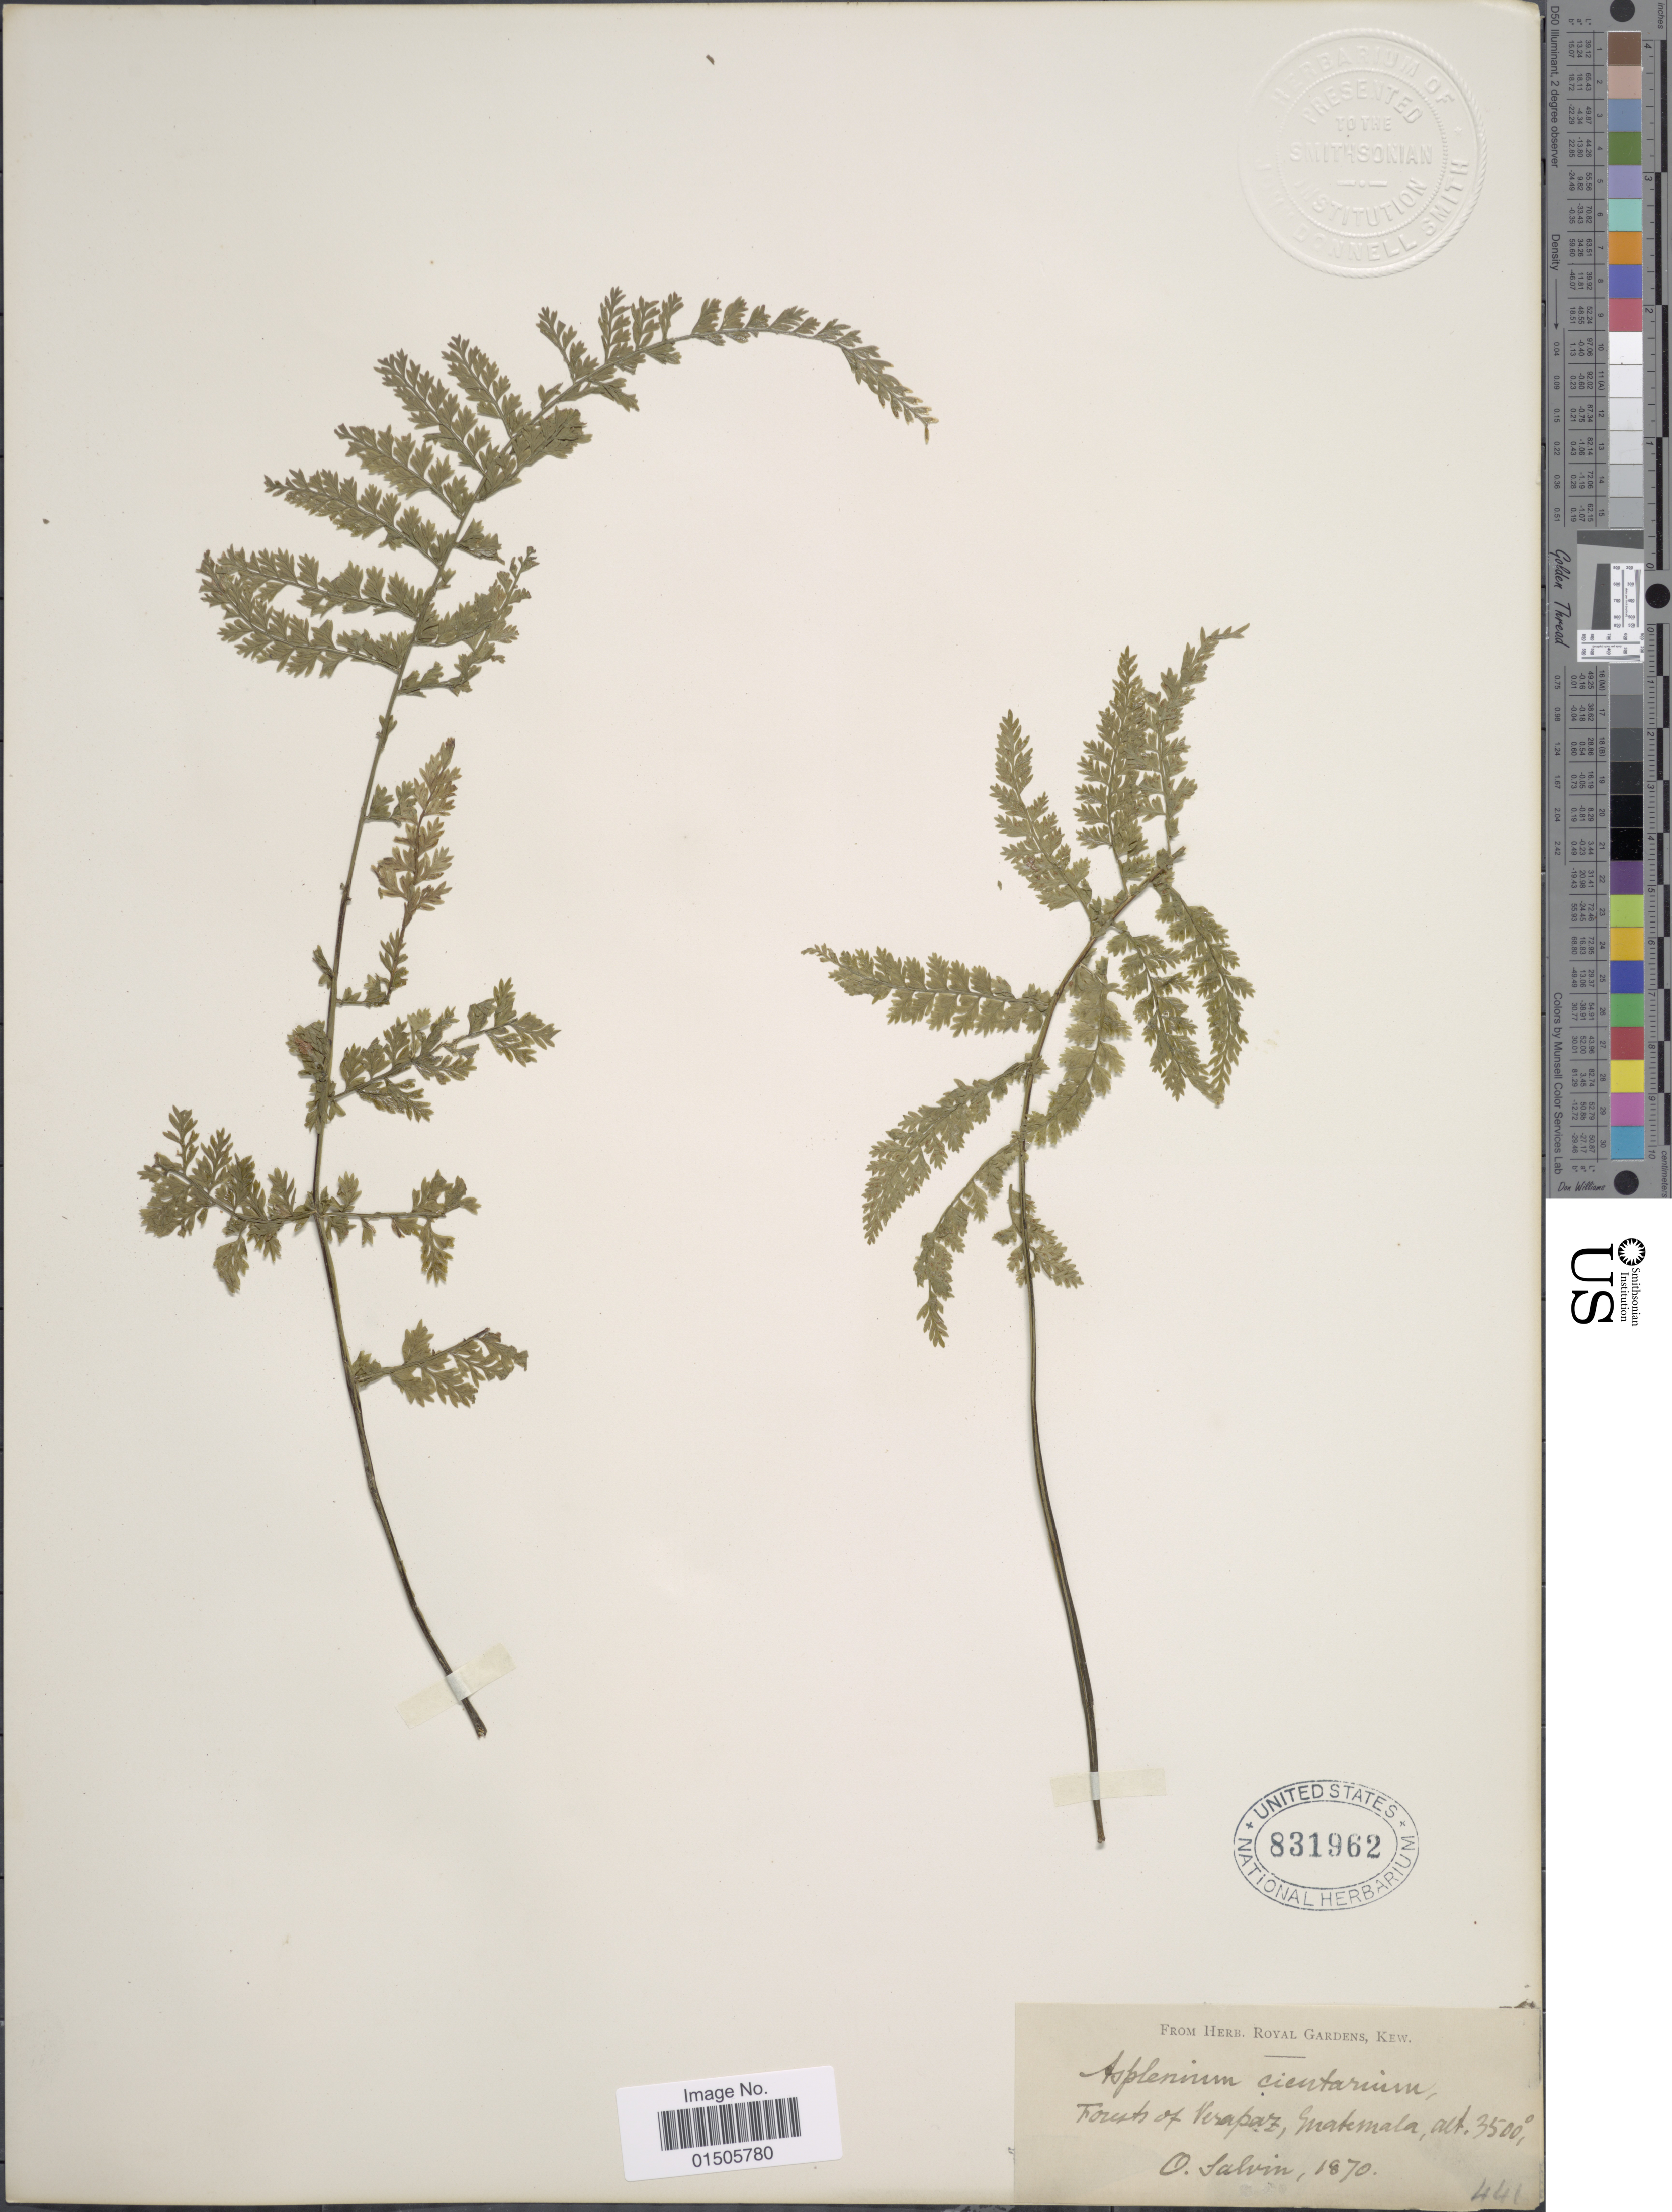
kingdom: Plantae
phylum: Tracheophyta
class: Polypodiopsida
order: Polypodiales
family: Aspleniaceae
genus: Asplenium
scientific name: Asplenium cristatum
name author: Lam.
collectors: O. Salvin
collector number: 441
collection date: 1870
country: Guatemala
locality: Forest of Verapaz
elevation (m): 1067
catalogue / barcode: US 831962